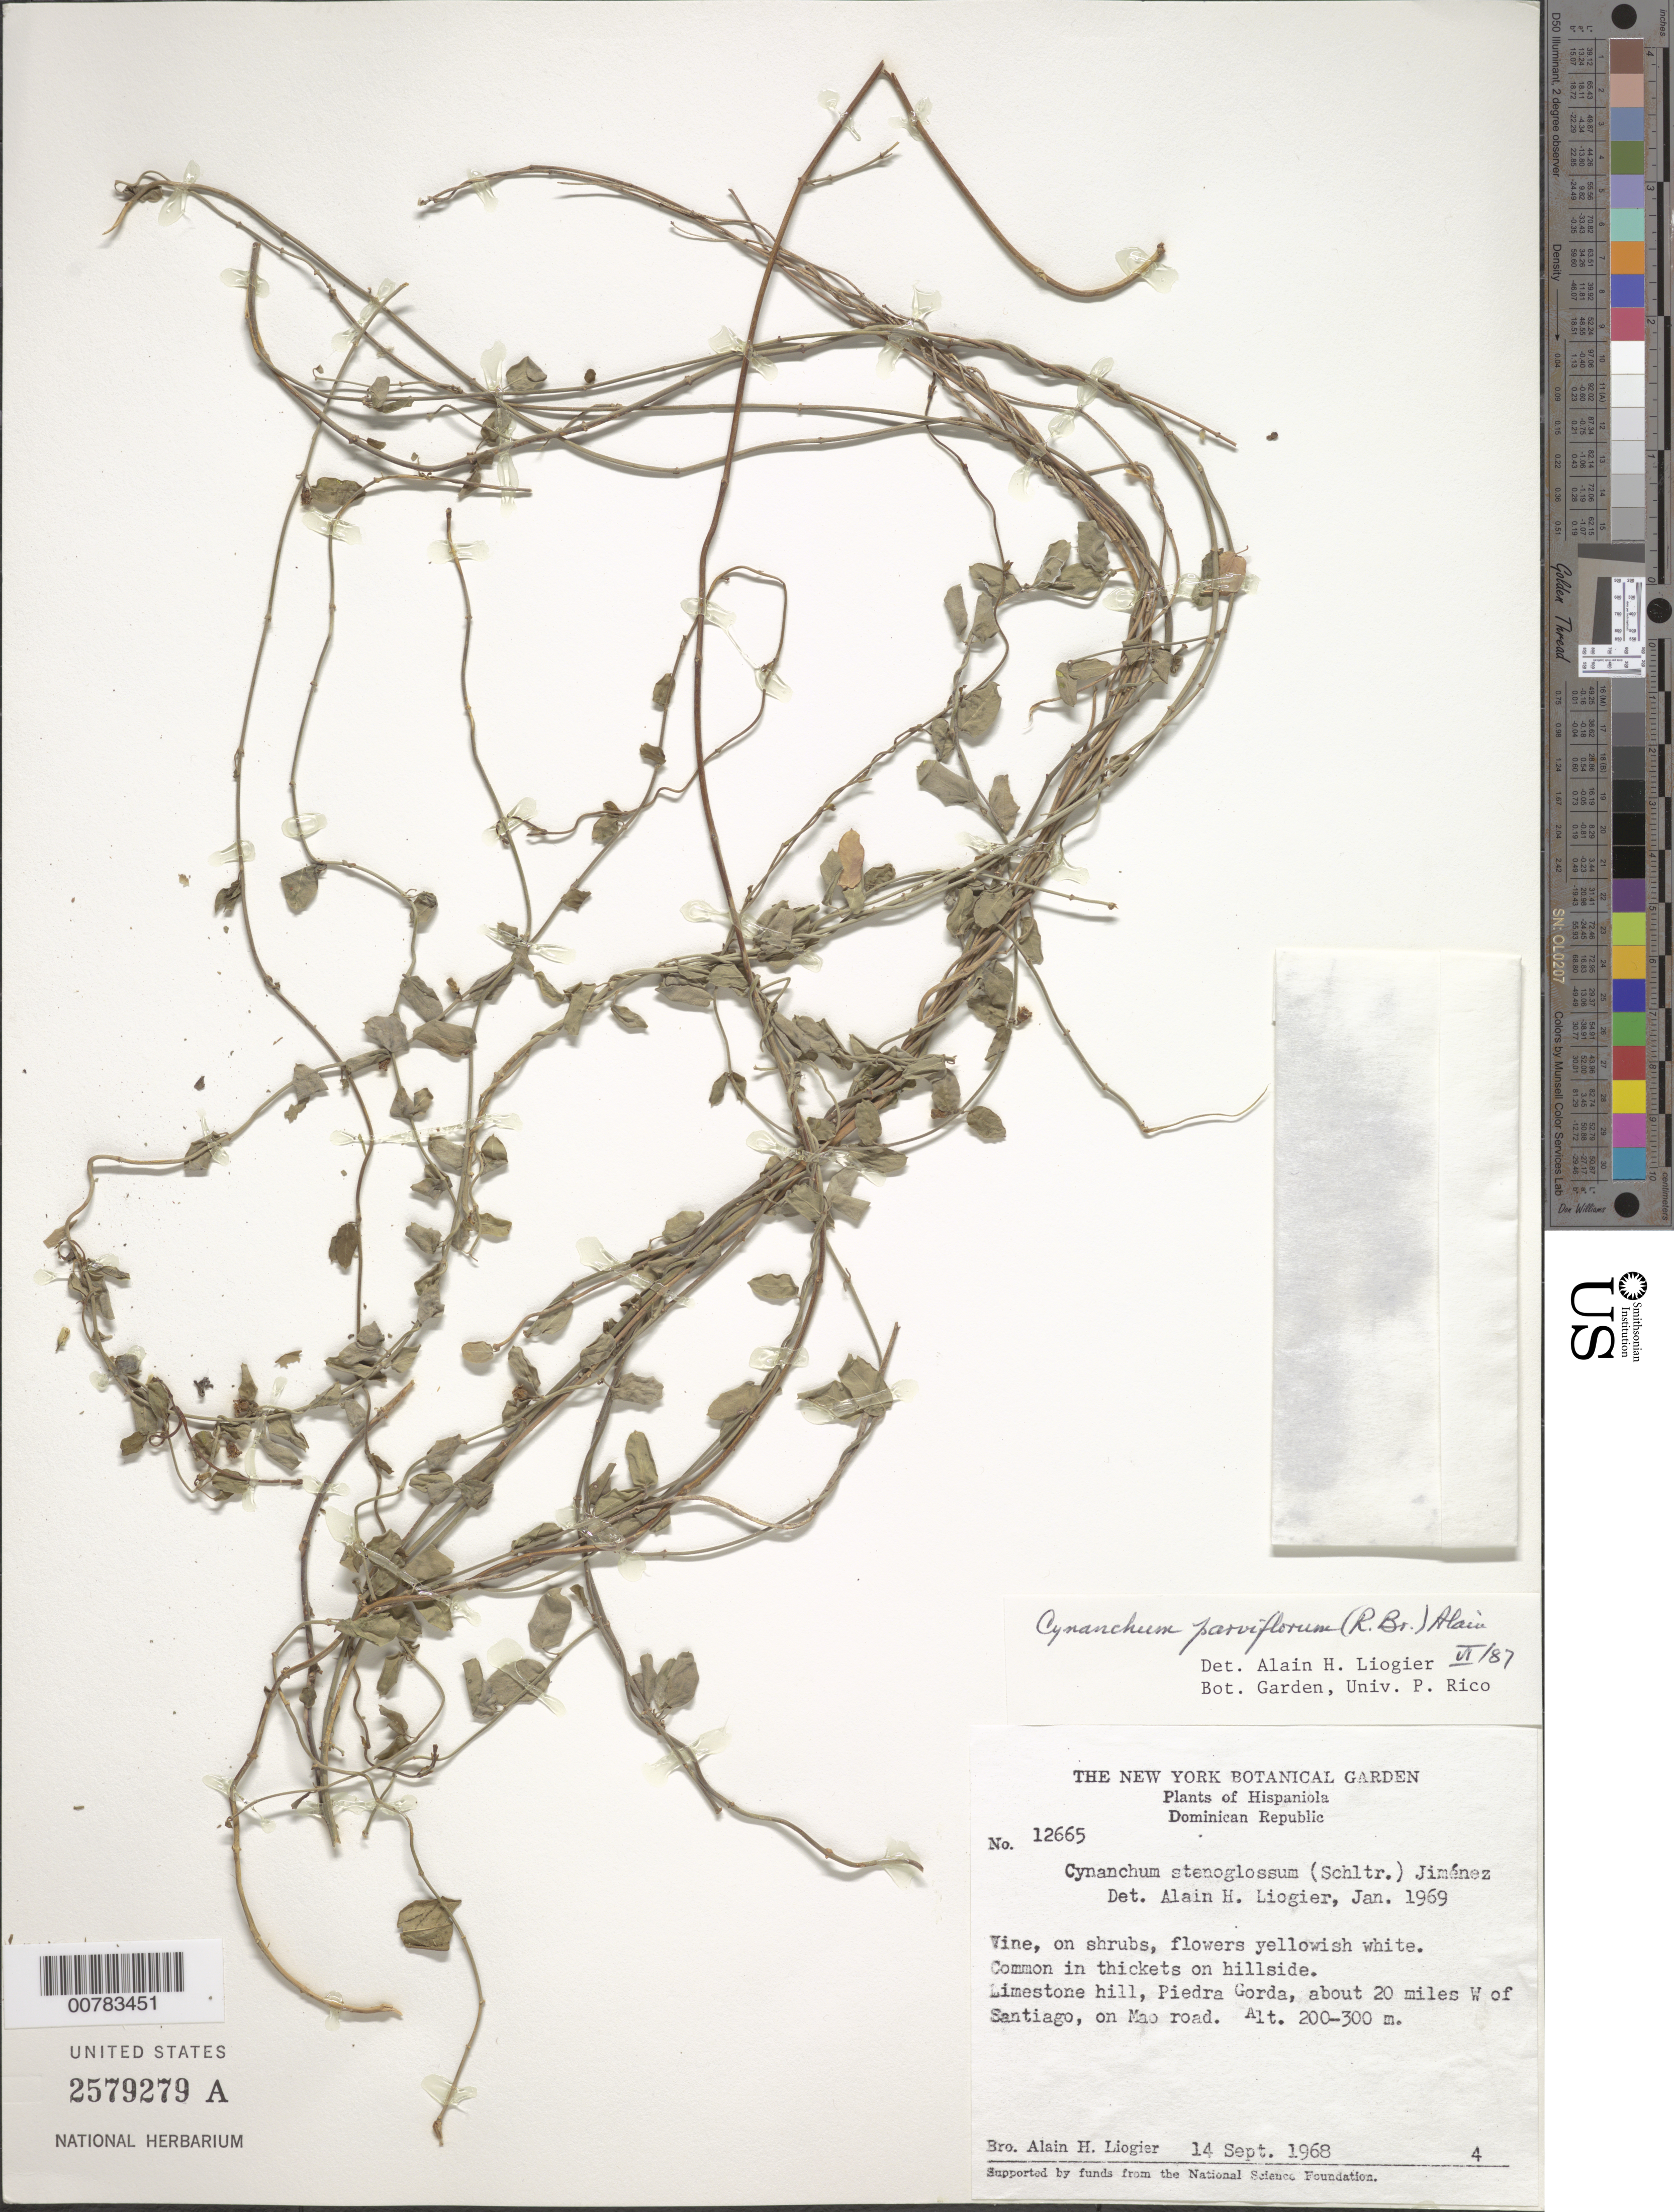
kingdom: Plantae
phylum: Tracheophyta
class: Magnoliopsida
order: Gentianales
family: Apocynaceae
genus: Metastelma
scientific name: Metastelma parviflorum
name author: (Sw.) Schult.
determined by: Liogier, Alain H.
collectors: A. H. Liogier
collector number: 12665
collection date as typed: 14 Sep 1968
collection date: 1968-09-14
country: Dominican Republic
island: Hispaniola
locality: Piedra Gorda, about 20 miles W of Santiago, on Mao road.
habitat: Limestone hill; in thickets.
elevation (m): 200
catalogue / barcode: US 2579279A